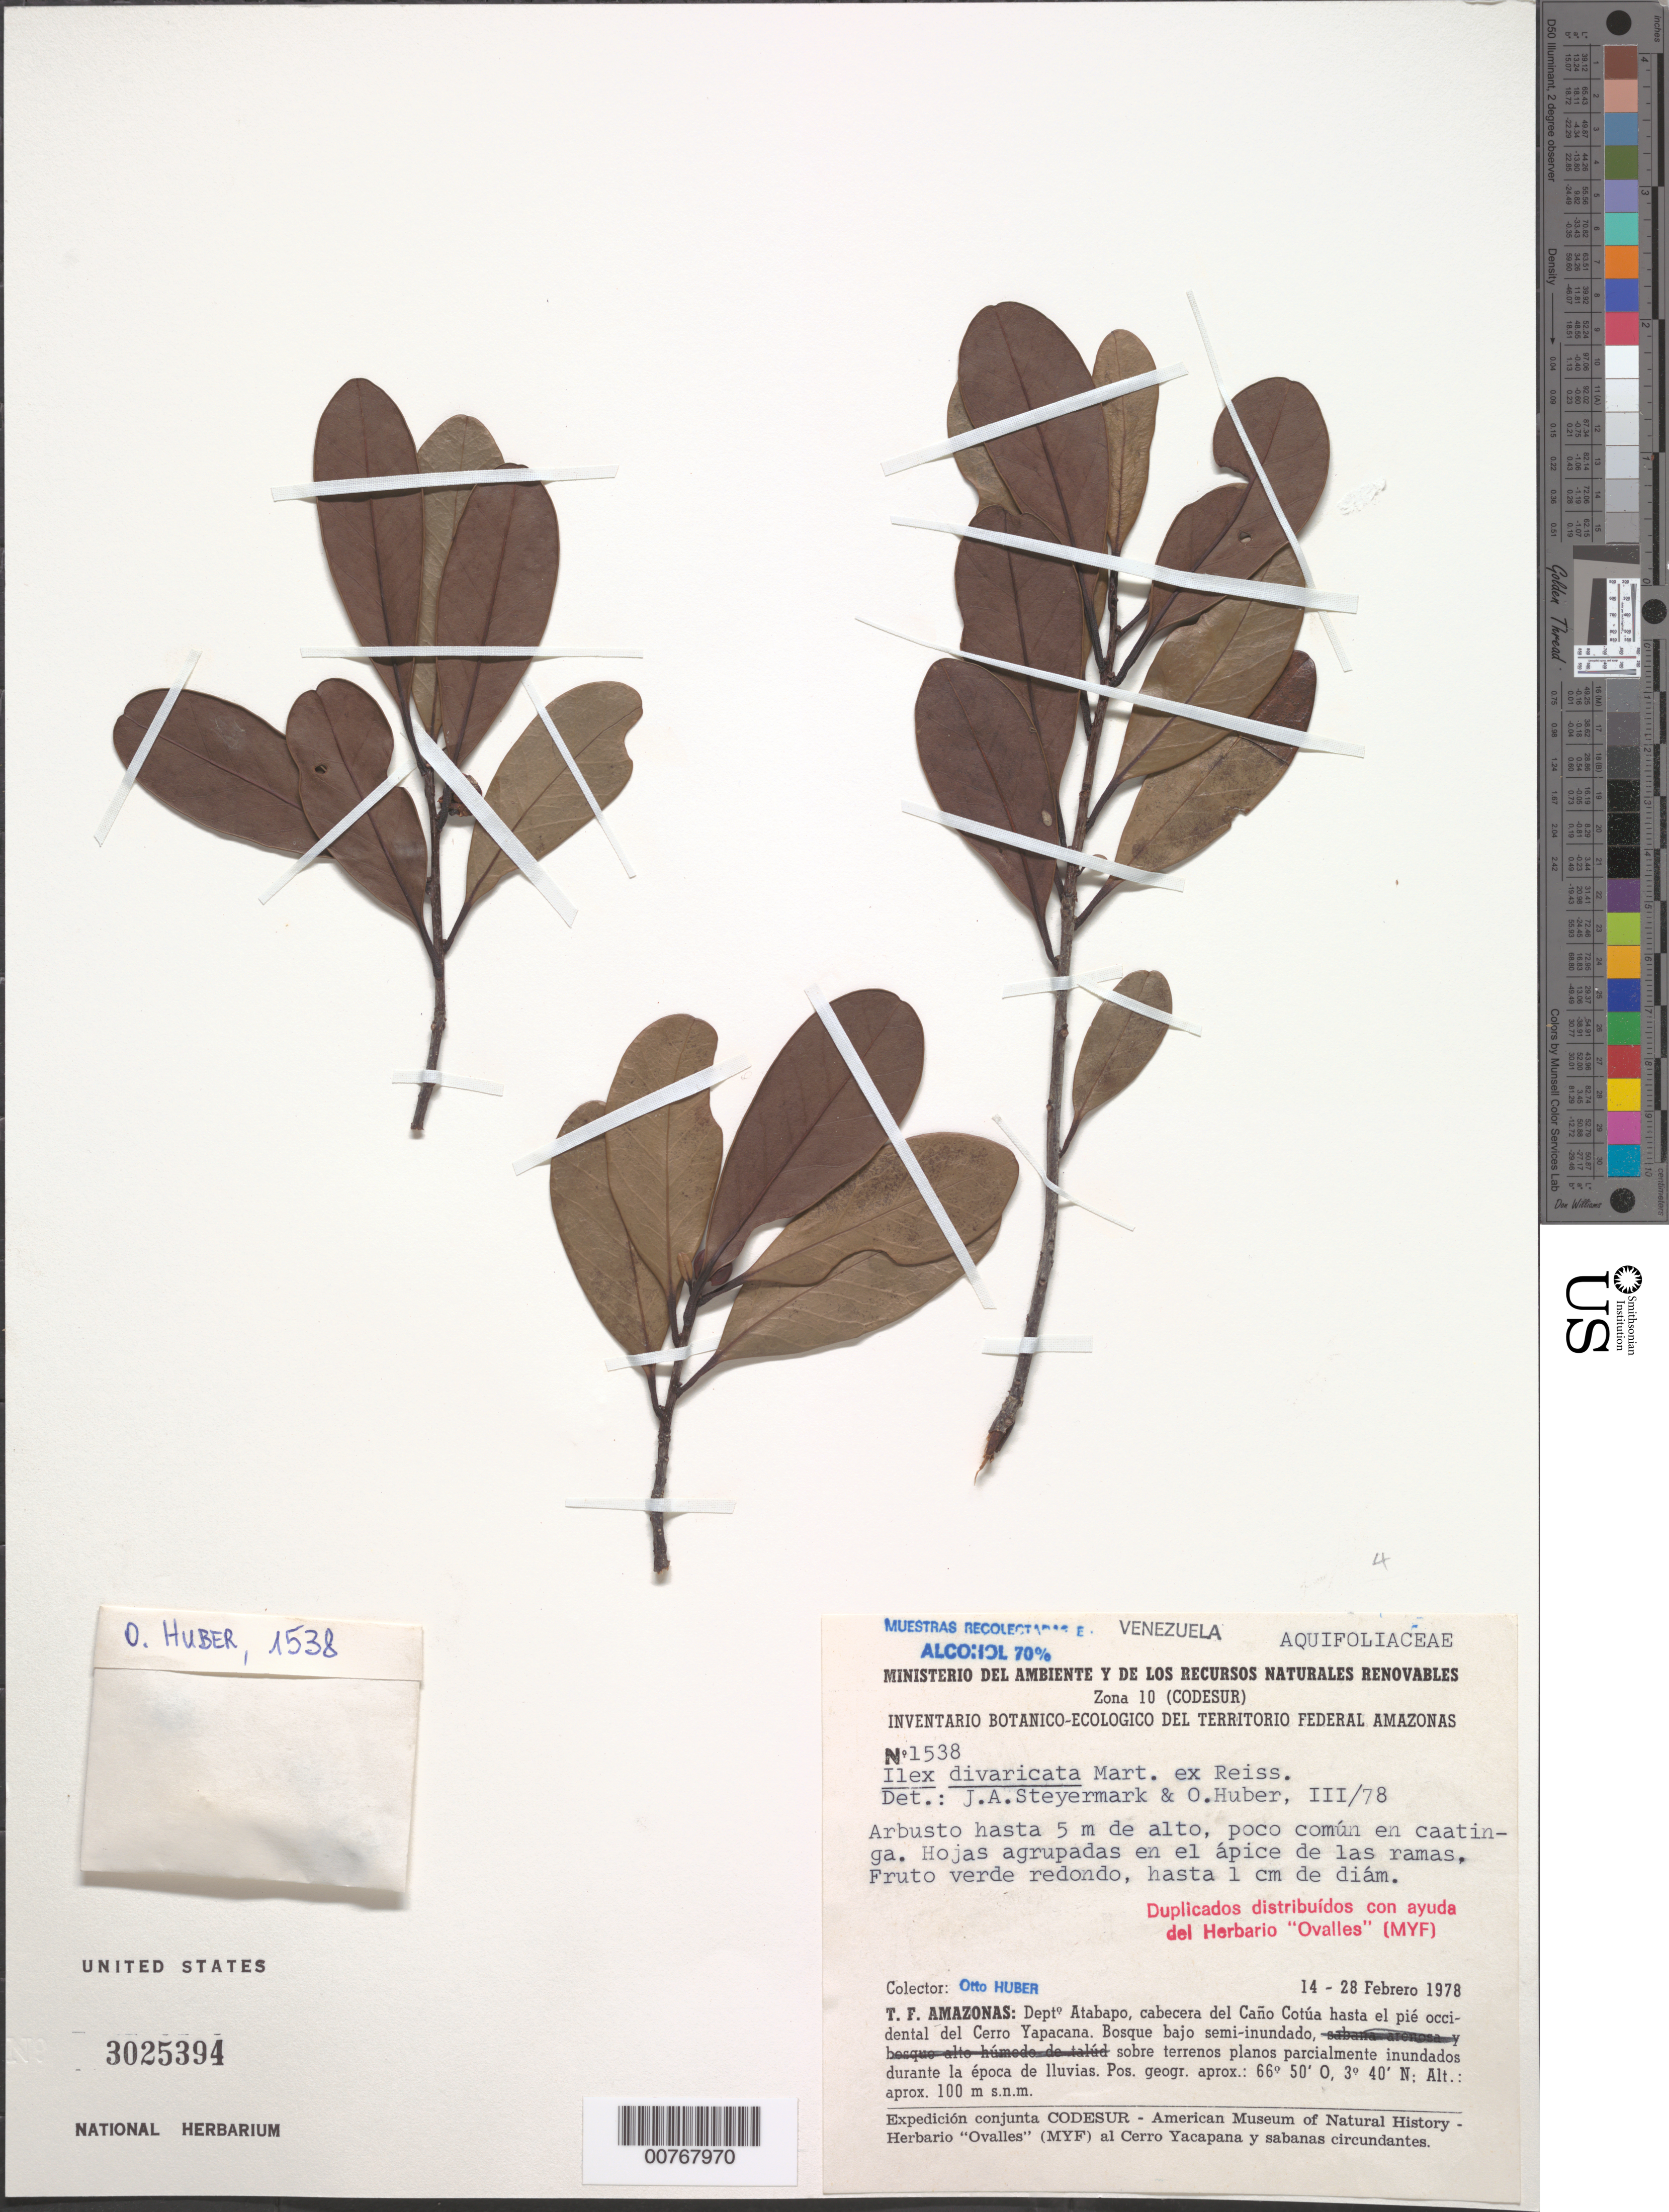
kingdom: Plantae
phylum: Tracheophyta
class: Magnoliopsida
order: Aquifoliales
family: Aquifoliaceae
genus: Ilex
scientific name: Ilex divaricata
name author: Mart. ex Reissek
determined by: Steyermark, J. A.; Huber, O.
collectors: O. Huber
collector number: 1538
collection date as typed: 14-Feb-78 to 28-Feb-78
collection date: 1978-02-14/1978-02-28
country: Venezuela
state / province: Amazonas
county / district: Atabapo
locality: Caño Cotúa hasta el pié occidental del Cerro Yapacána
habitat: En caatinga. Low semi-flooded forest, on flat ground partially indundated during the rainy season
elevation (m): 100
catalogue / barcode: US 3025394